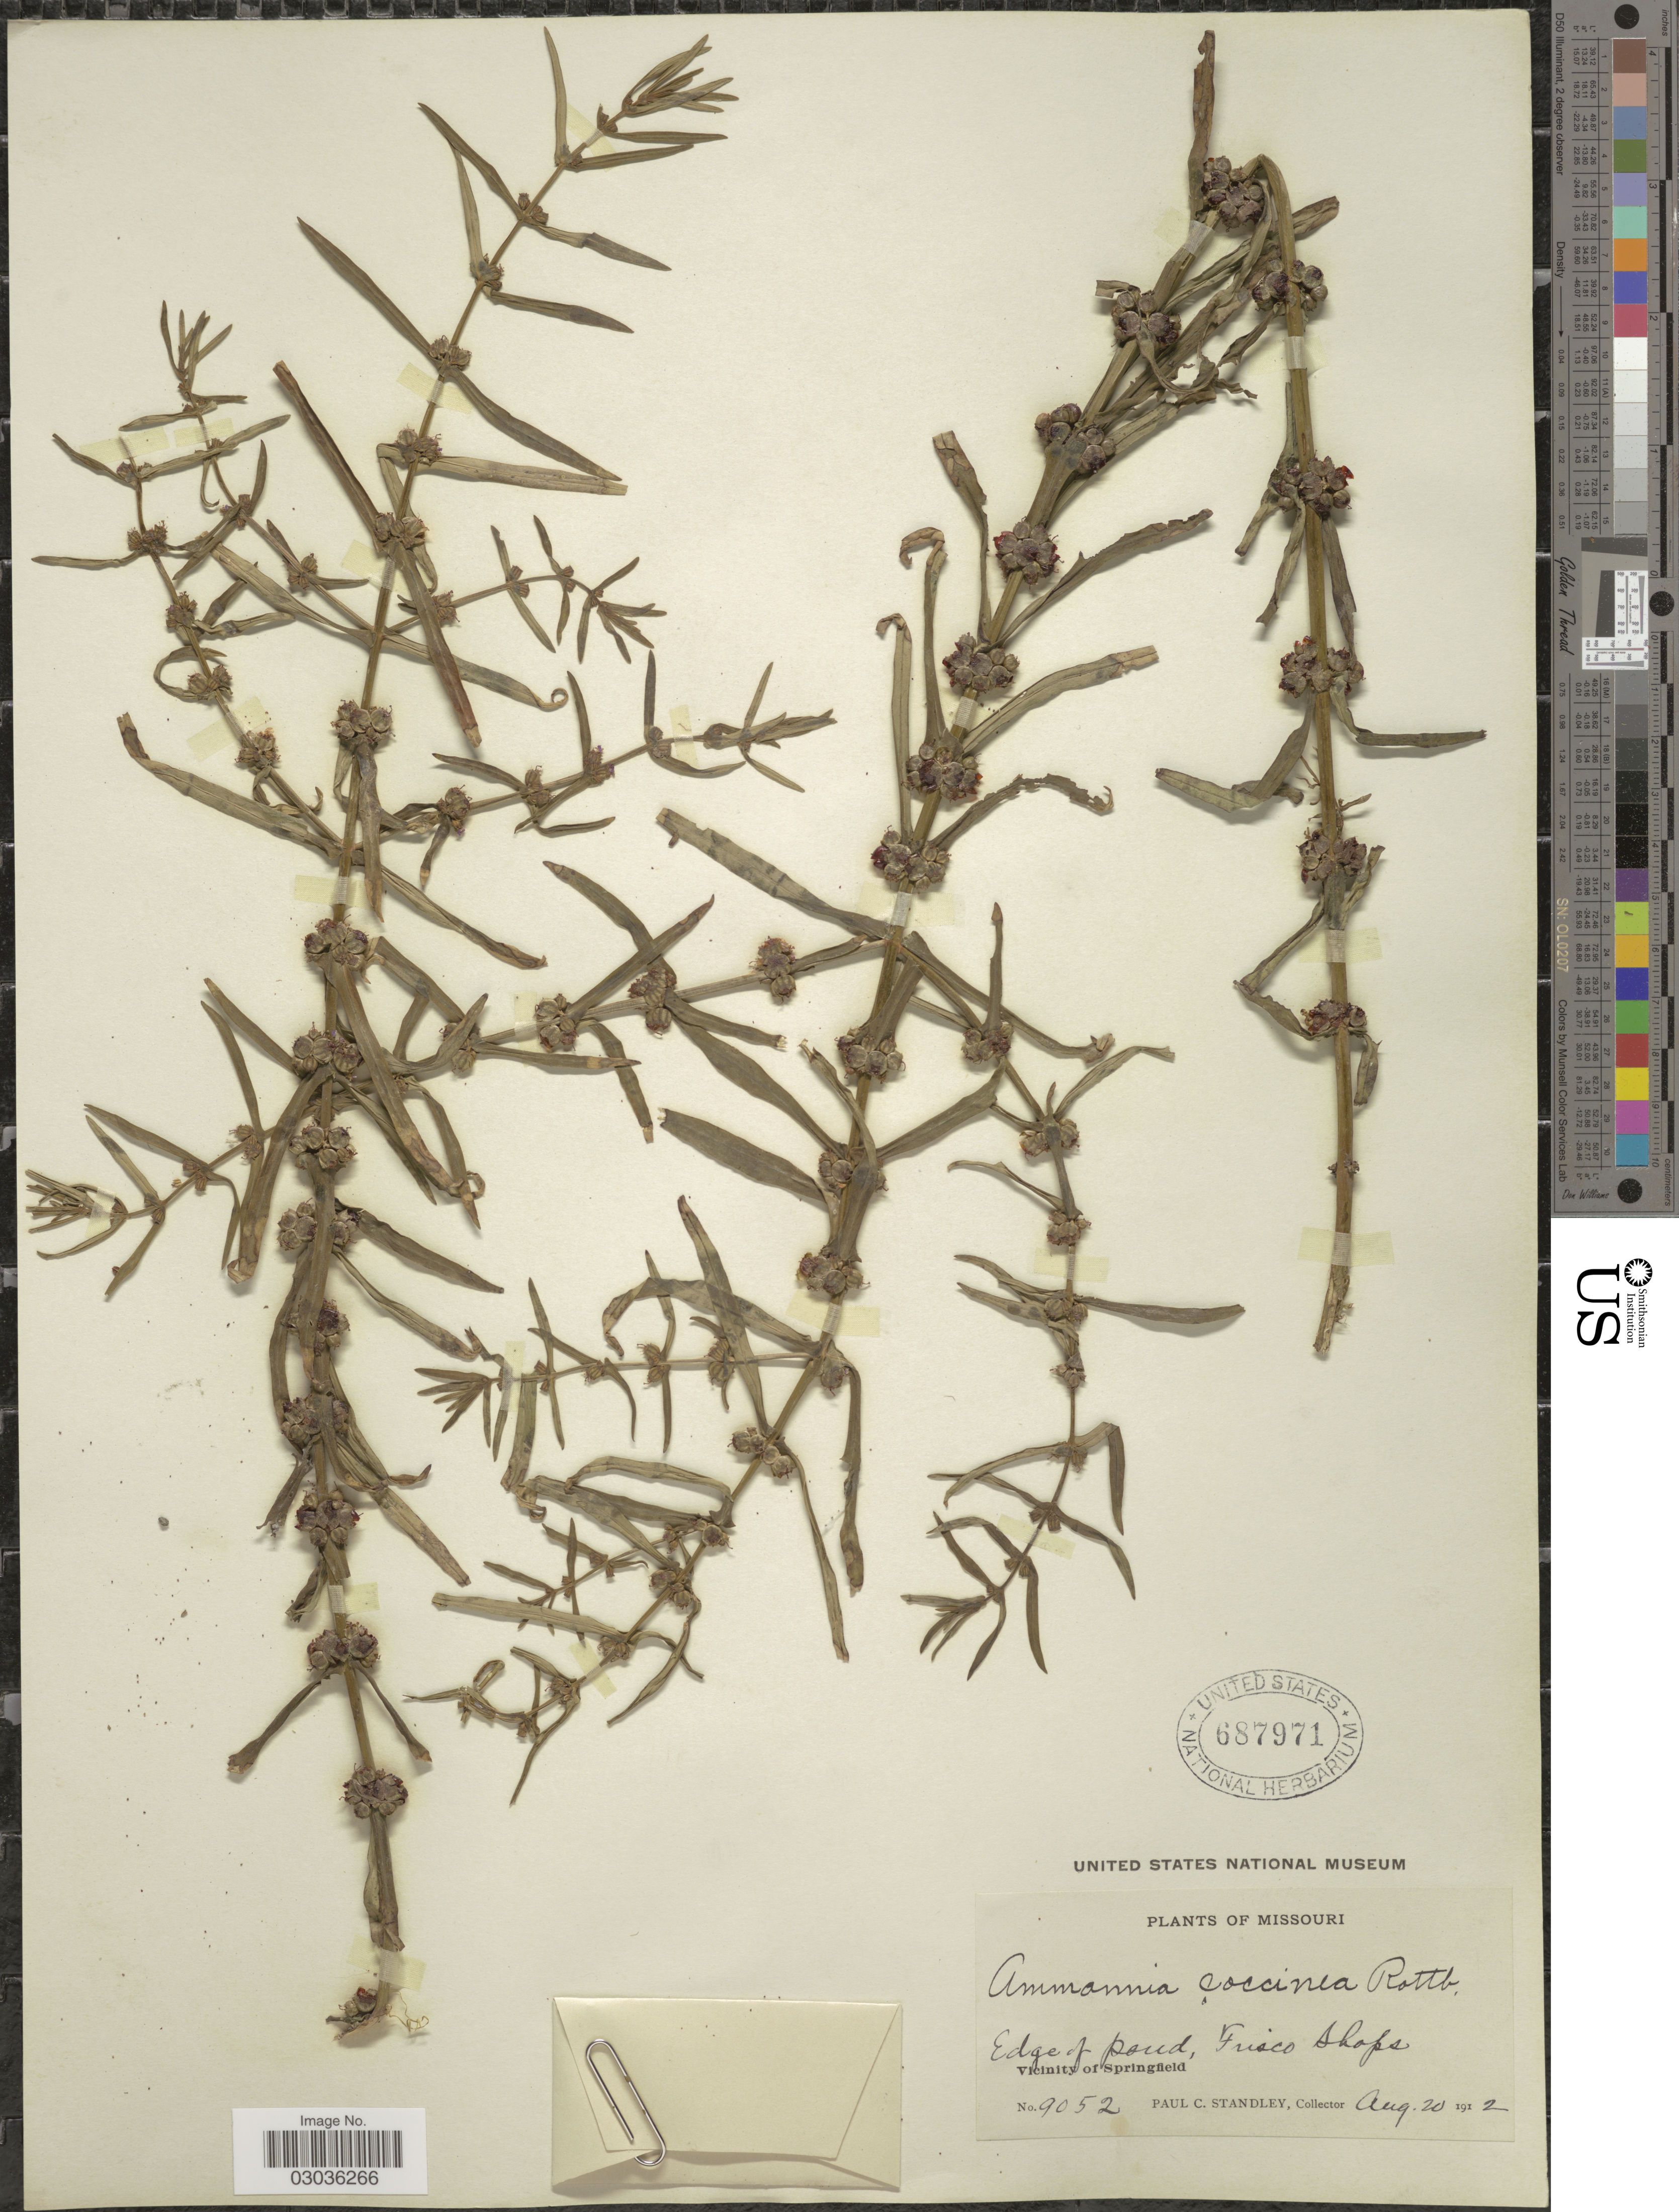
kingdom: Plantae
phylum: Tracheophyta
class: Magnoliopsida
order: Myrtales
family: Lythraceae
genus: Ammannia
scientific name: Ammannia coccinea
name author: Rottb.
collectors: P. C. Standley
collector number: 9052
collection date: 1912-08-20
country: United States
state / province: Missouri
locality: Edge of pond, Frisco Shops, Vicinity of Springfield.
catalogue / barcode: US 687971